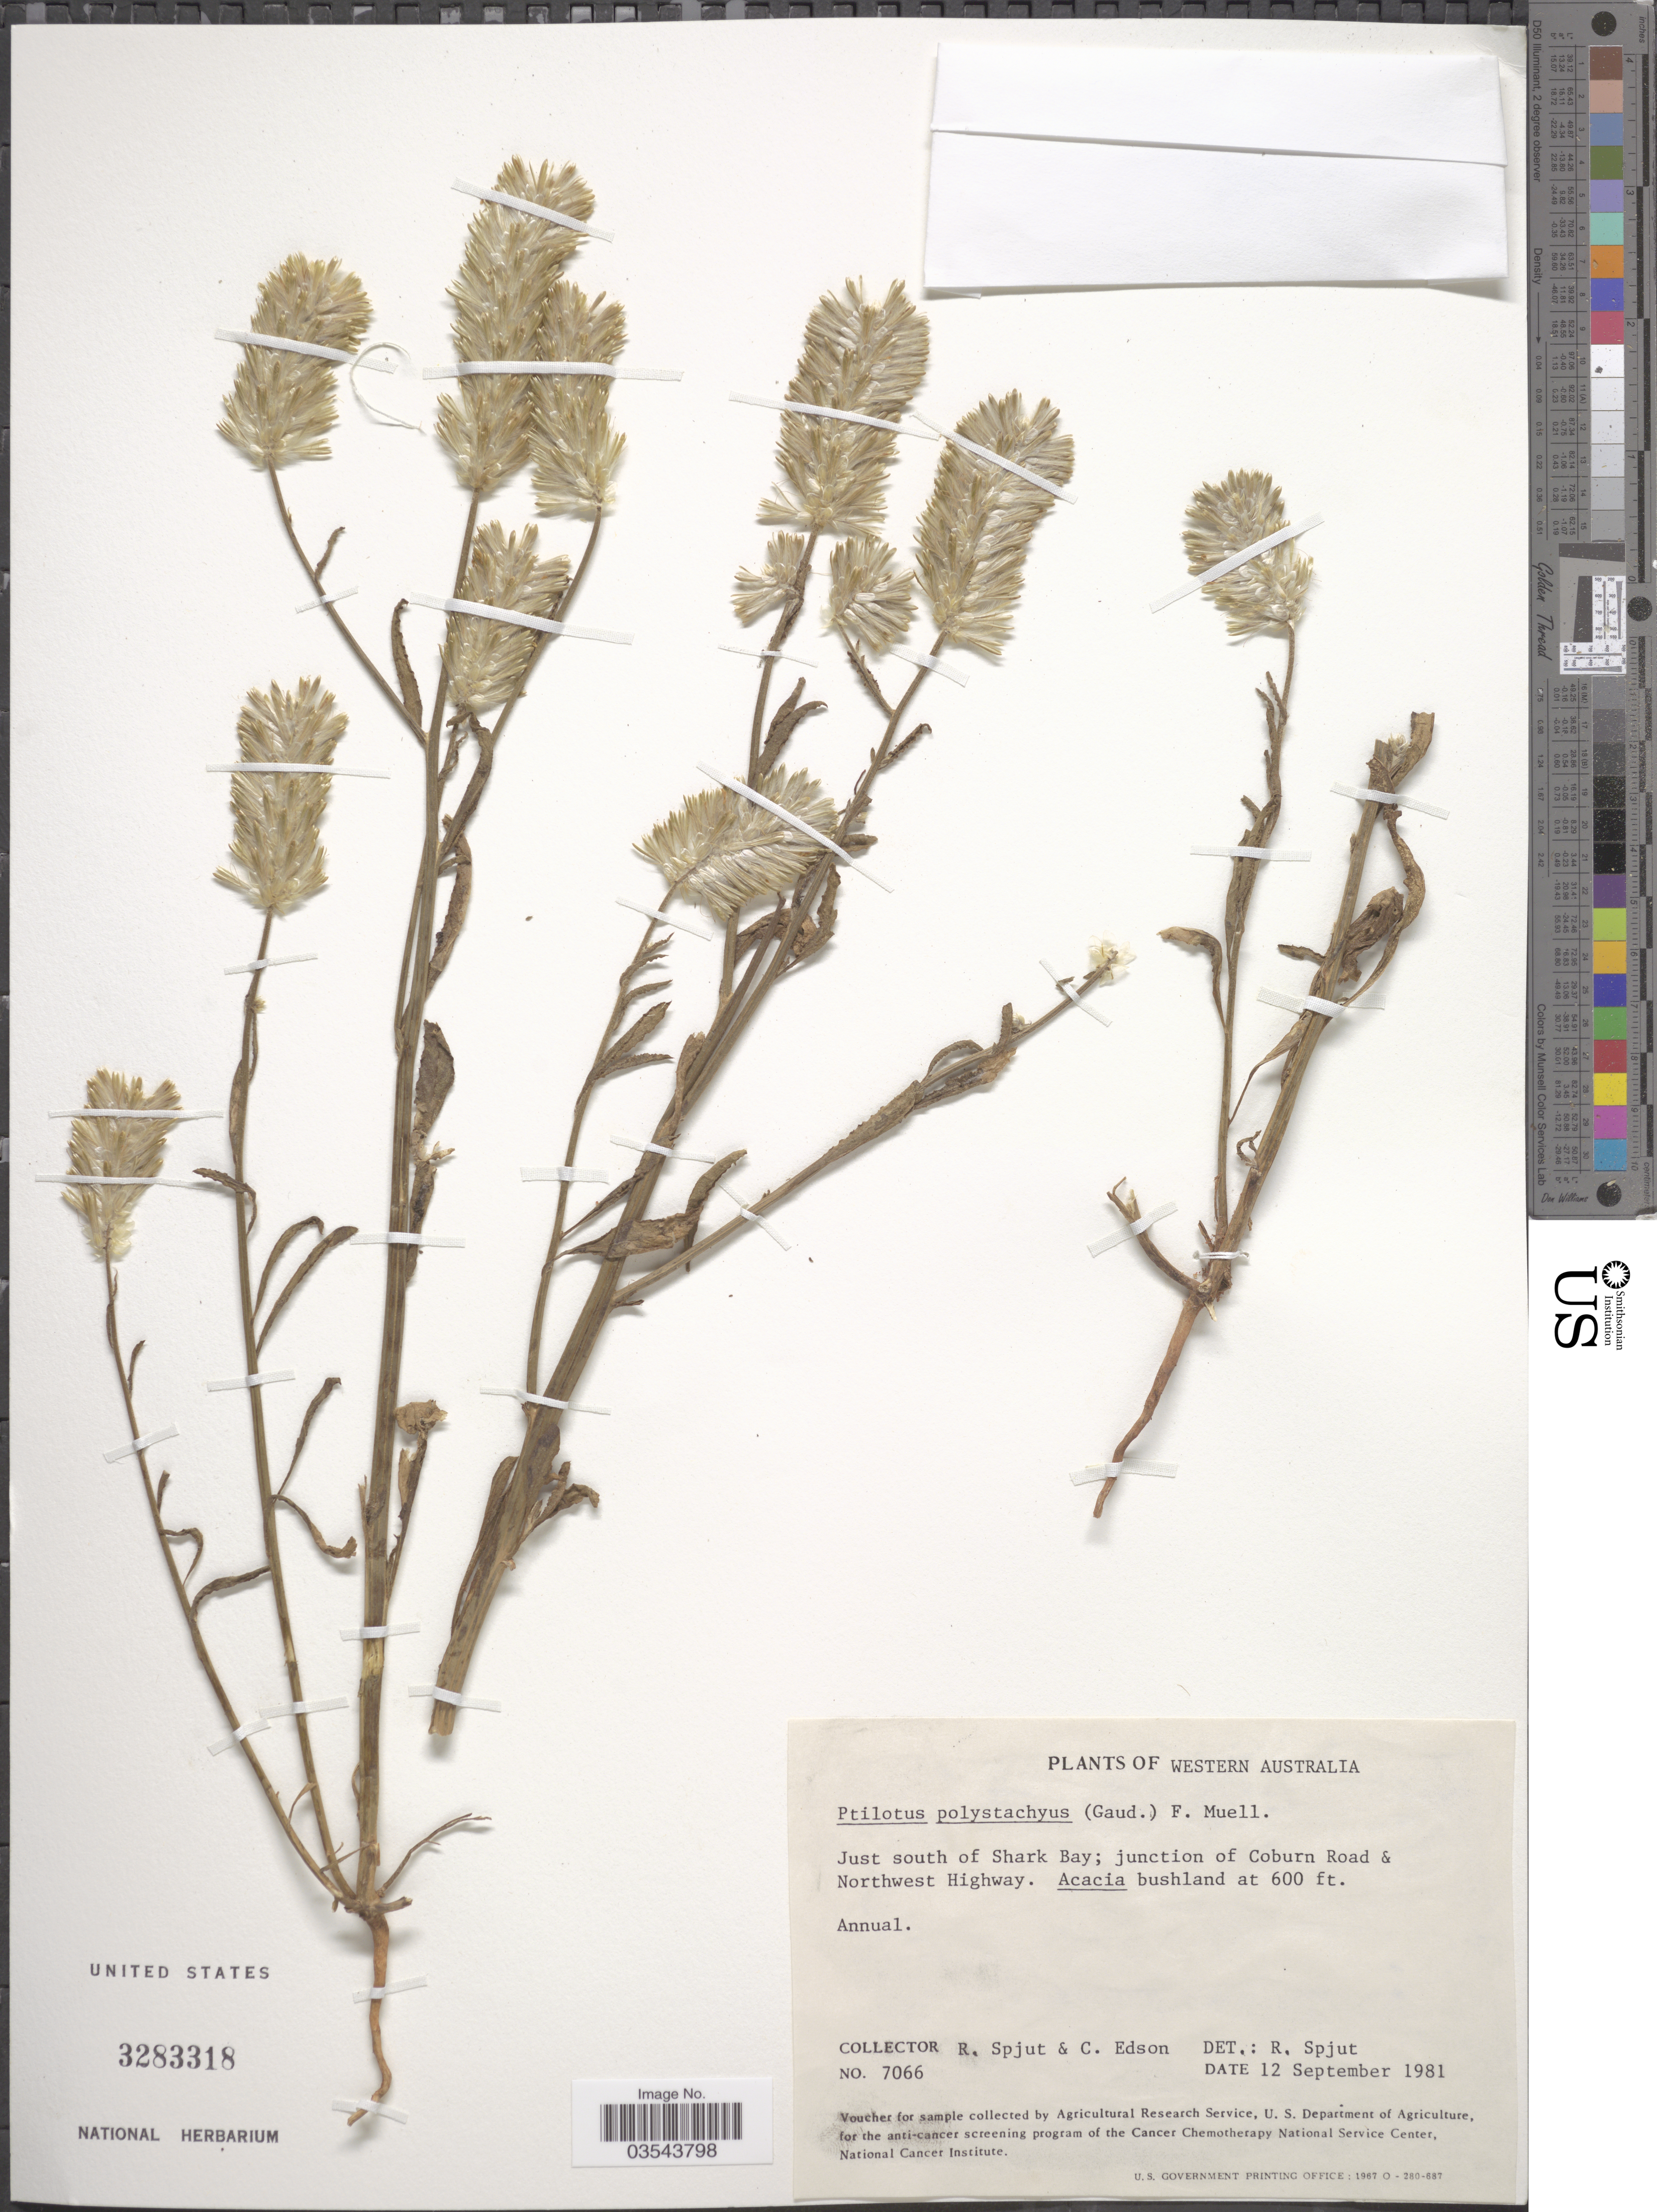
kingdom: Plantae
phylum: Tracheophyta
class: Magnoliopsida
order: Caryophyllales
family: Amaranthaceae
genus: Ptilotus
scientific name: Ptilotus polystachyus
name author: (Gaudich.) F. Muell.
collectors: R. Spjut & C. Edson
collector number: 7066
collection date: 1981-09-12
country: Australia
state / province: Western Australia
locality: Just south of Shark Bay; junction of Coburn Road & Northwest Highway.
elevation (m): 183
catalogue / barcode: US 3283318